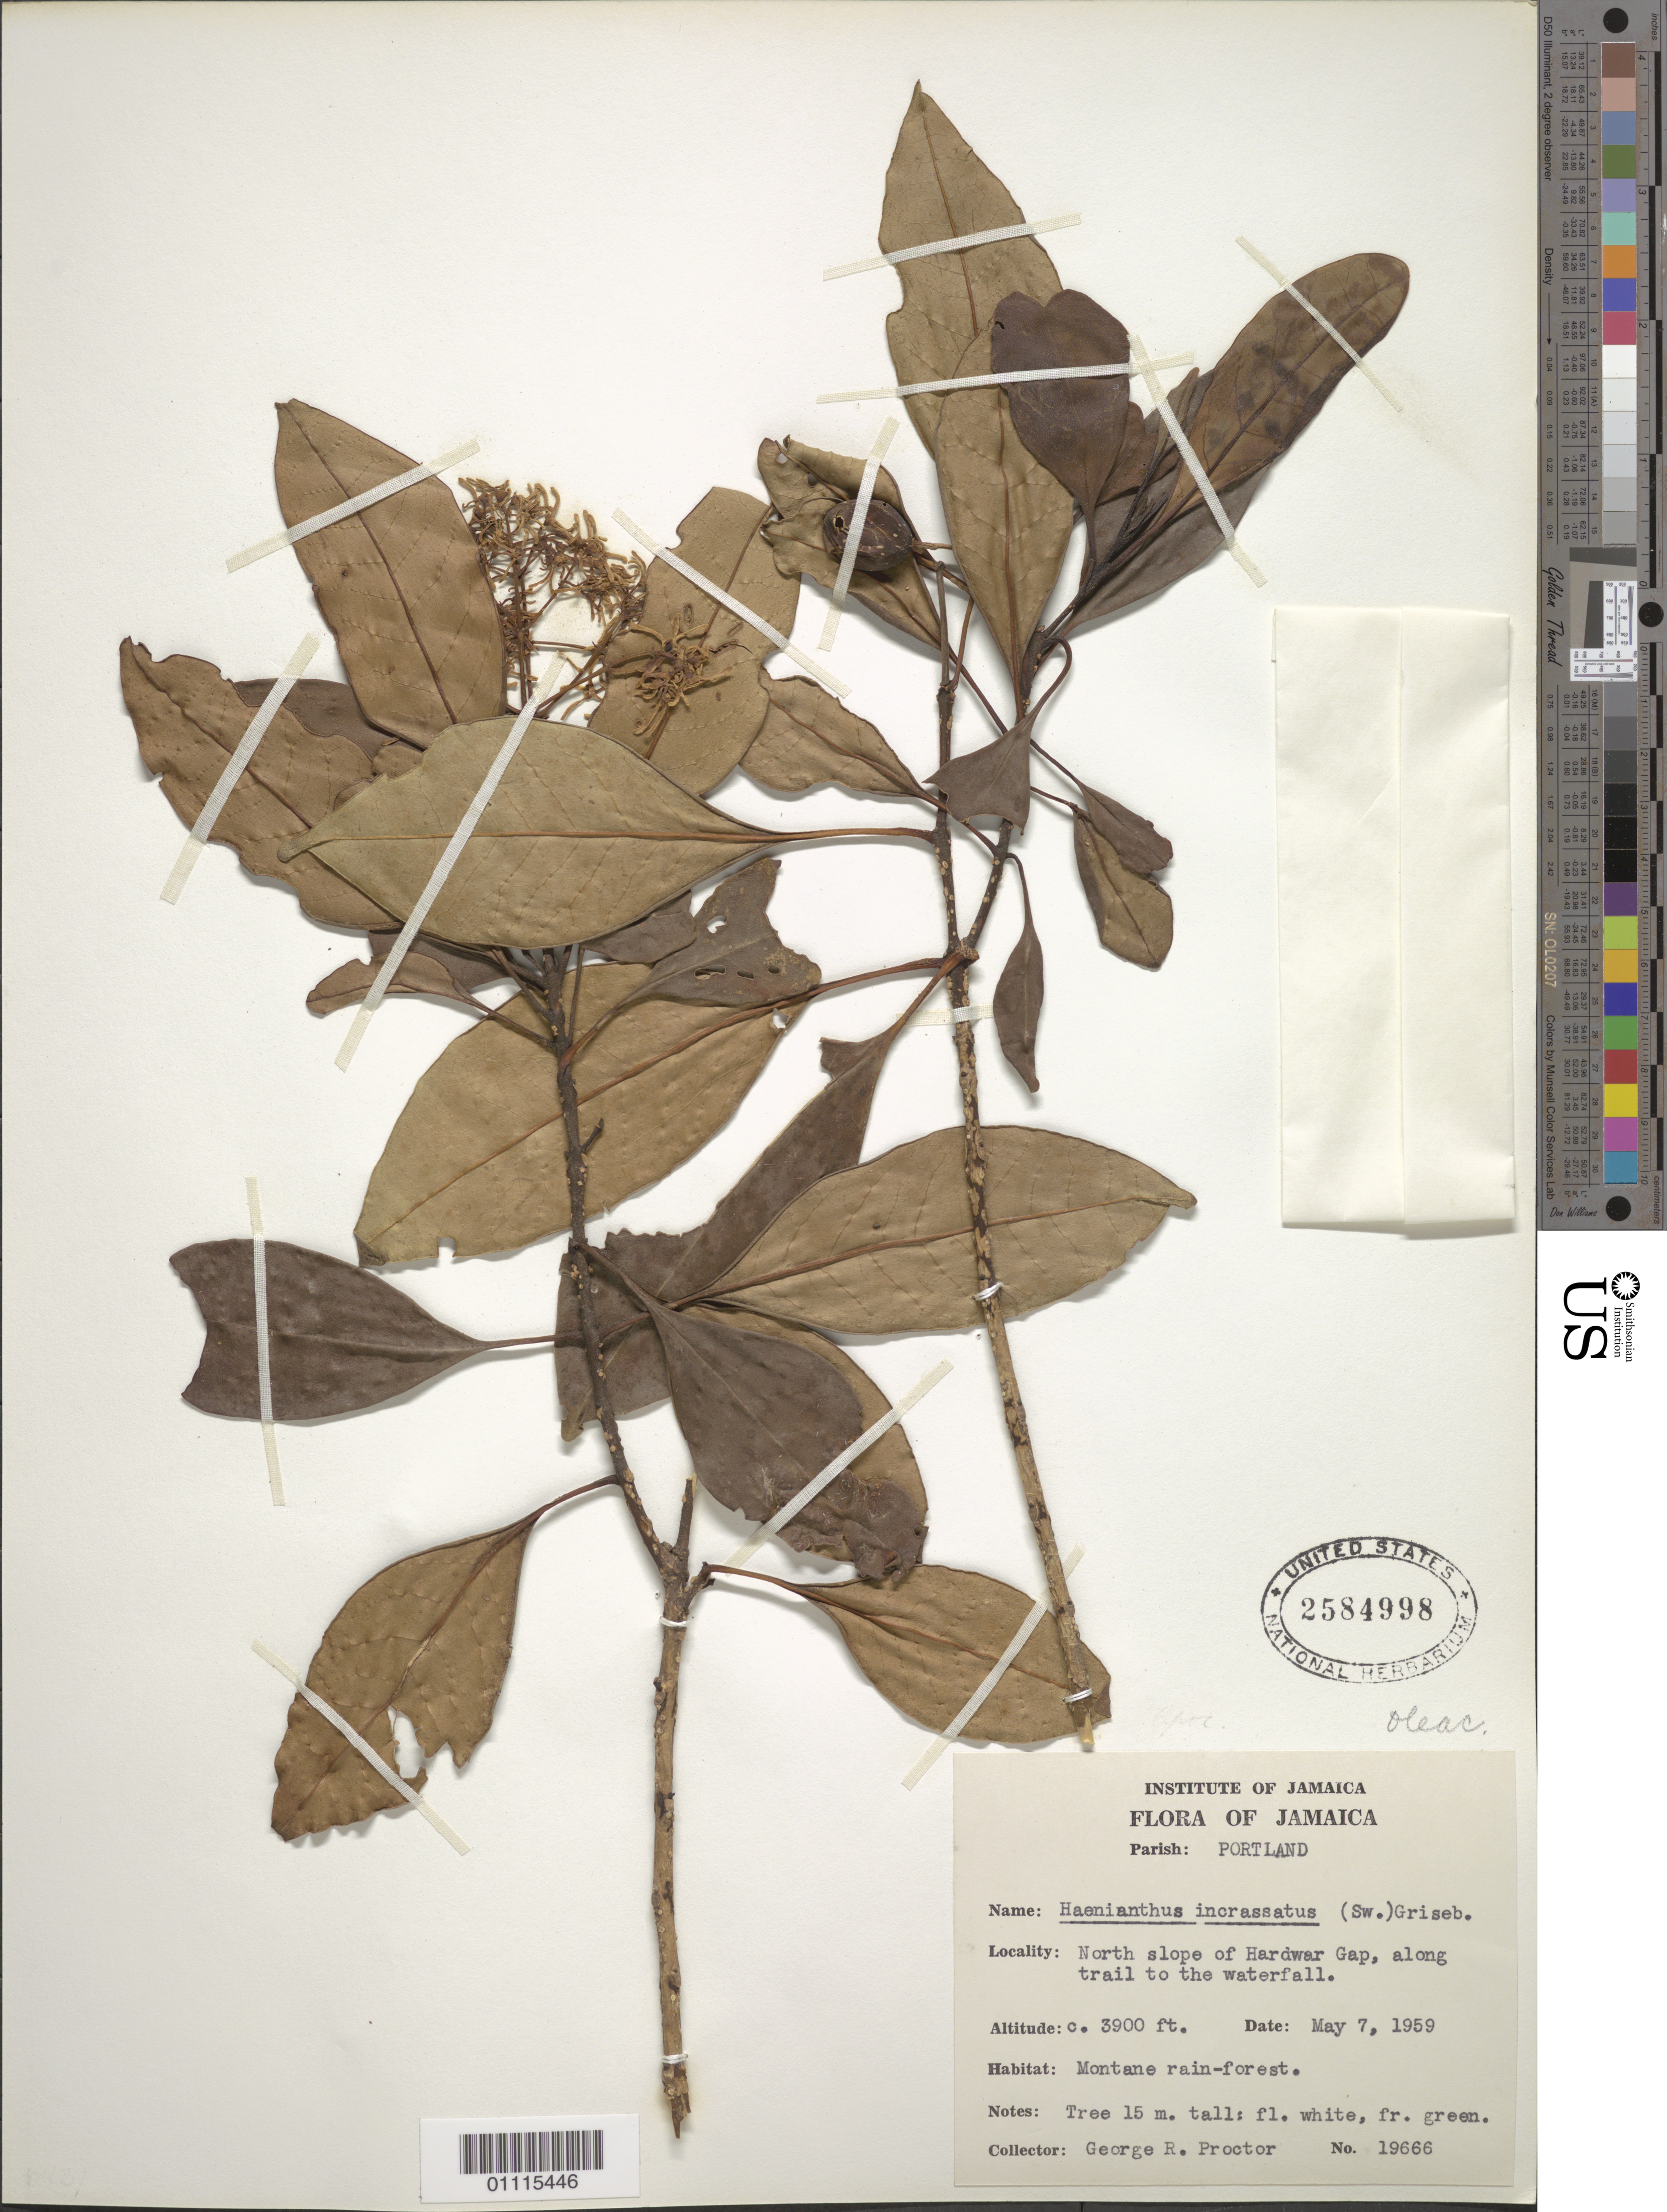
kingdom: Plantae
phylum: Tracheophyta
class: Magnoliopsida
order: Lamiales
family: Oleaceae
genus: Haenianthus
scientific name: Haenianthus incrassatus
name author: (Sw.) Griseb.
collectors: G. R. Proctor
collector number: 19666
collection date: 1959-05-07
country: Jamaica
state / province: Portland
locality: Hardwar Gap, N slope; along trail to waterfall.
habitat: Montane rainforest.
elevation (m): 1189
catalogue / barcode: US 2584998